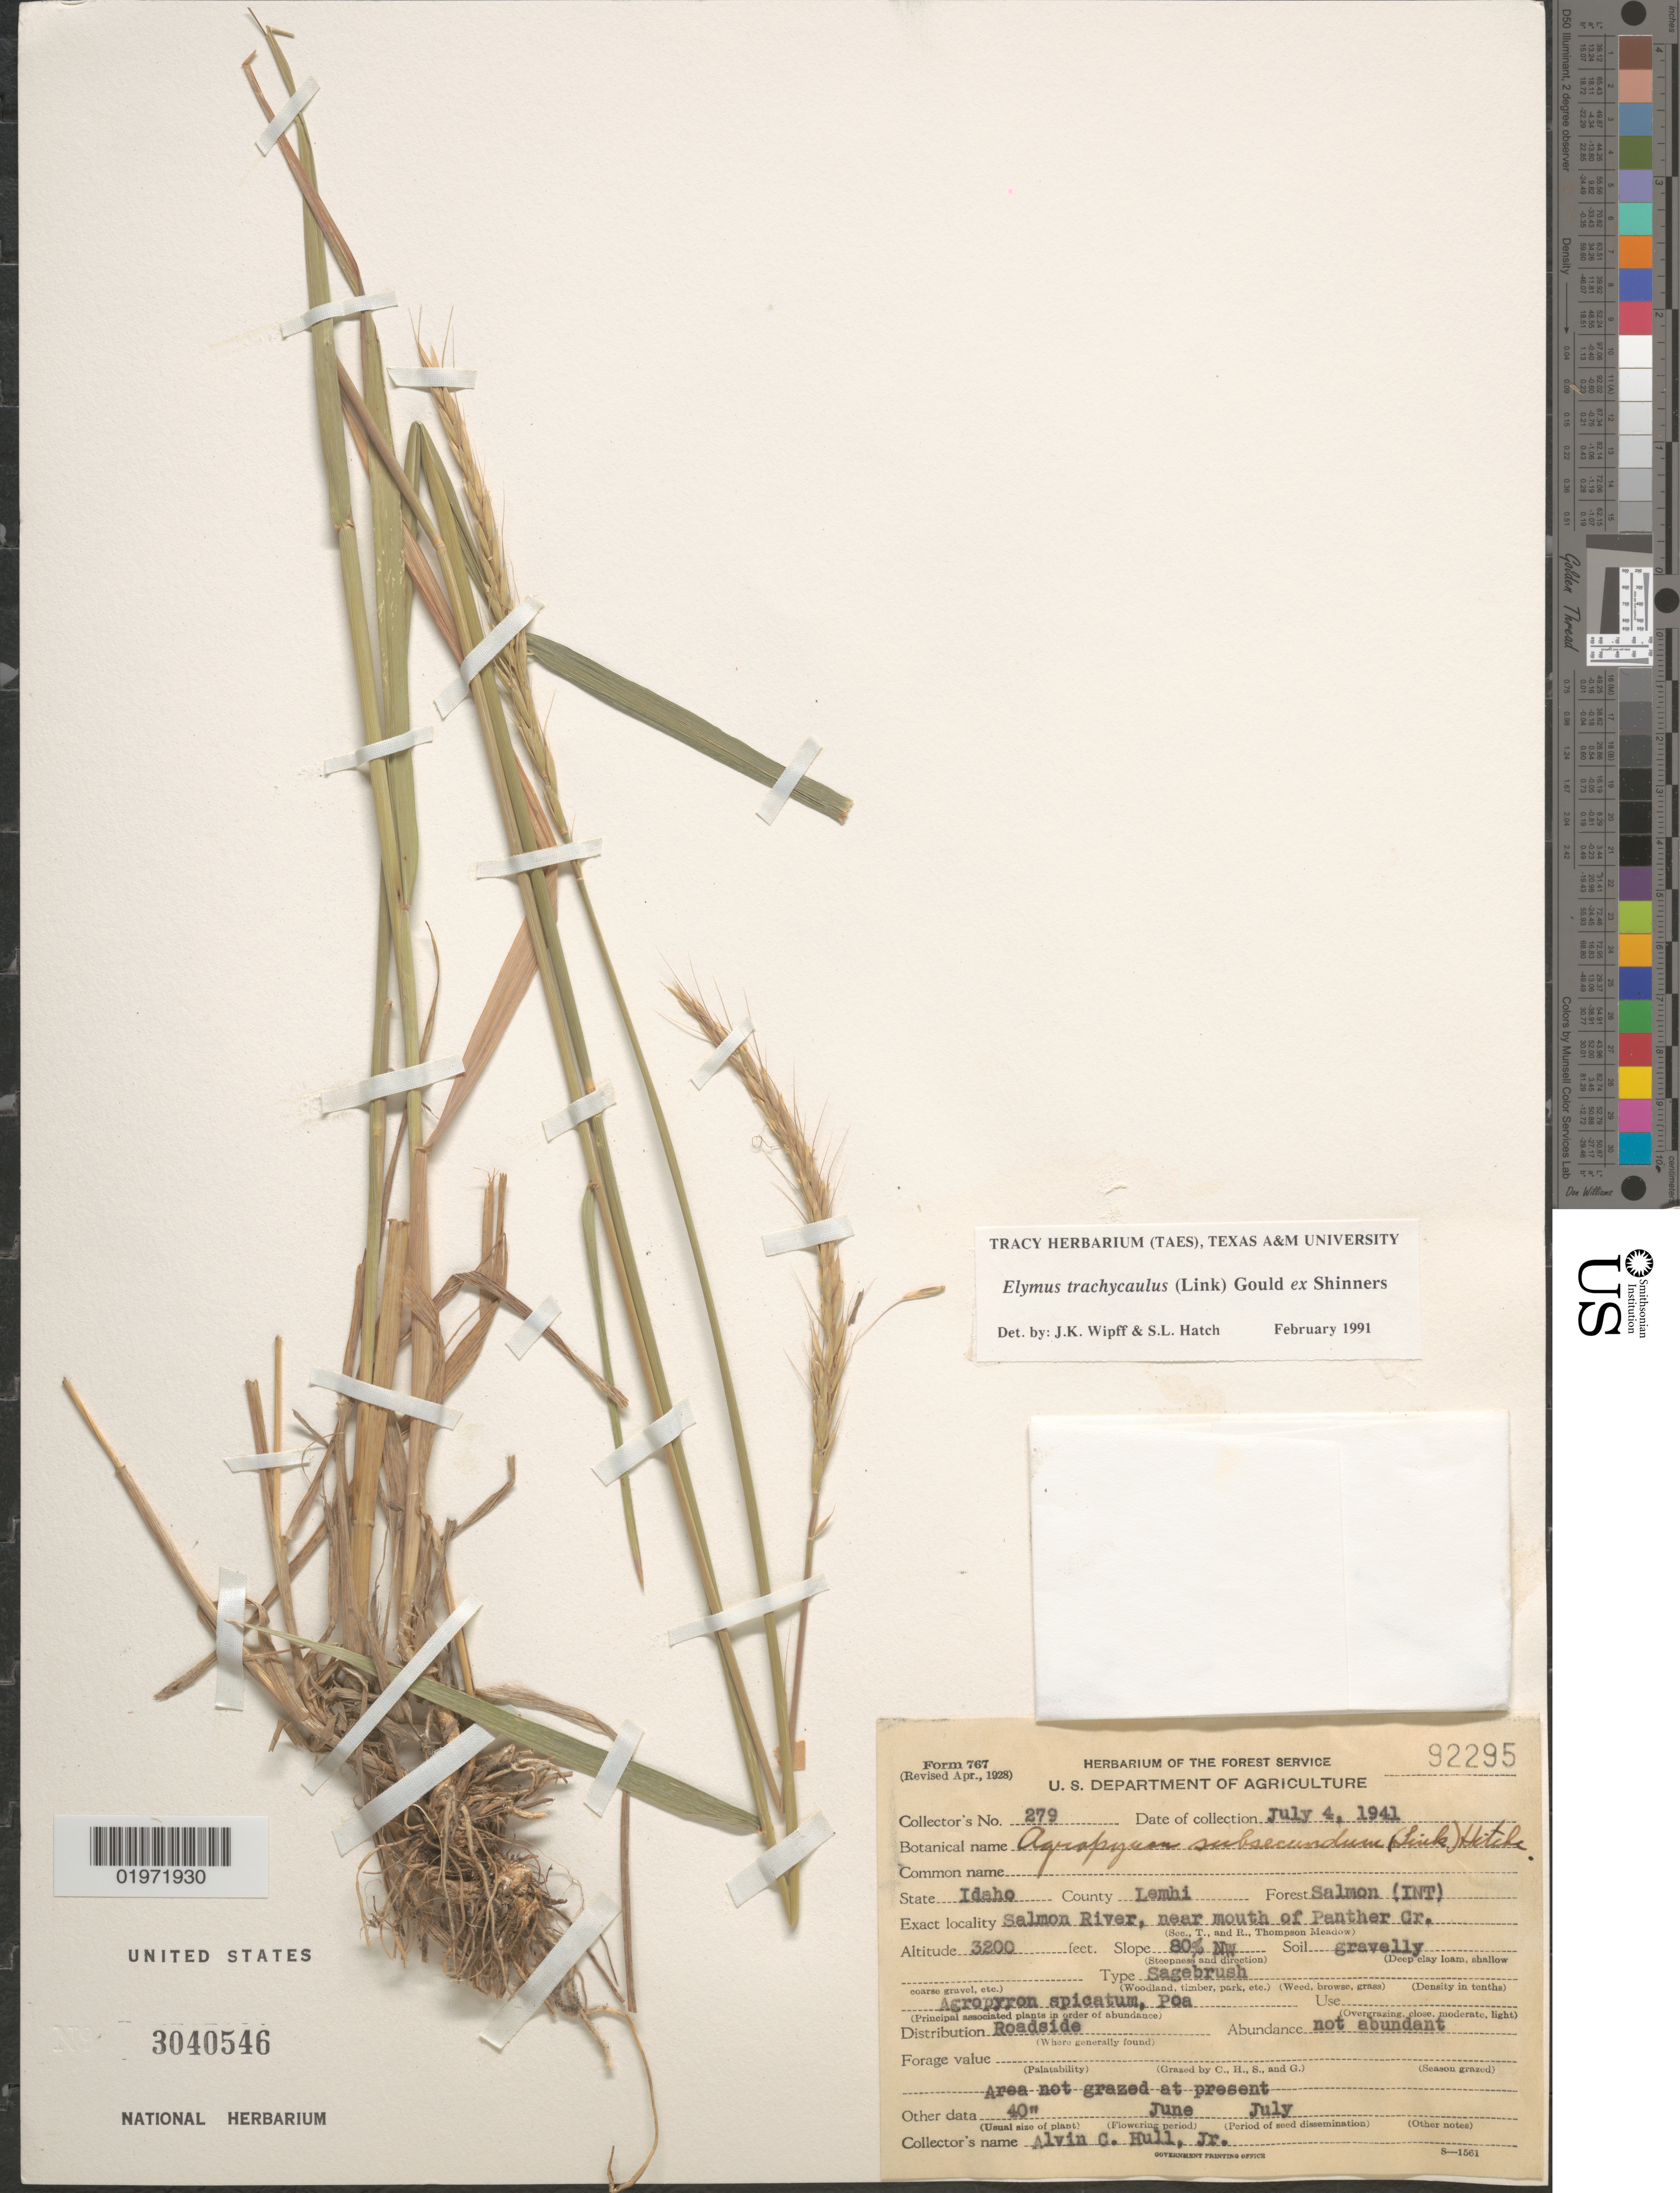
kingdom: Plantae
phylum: Tracheophyta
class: Liliopsida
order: Poales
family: Poaceae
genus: Elymus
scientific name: Elymus trachycaulus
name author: (Link) Gould ex Shinners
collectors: A. Hull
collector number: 279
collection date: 1941-07-04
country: United States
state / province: Idaho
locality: County Lemhi. Forest Salmon (Int). Salmon River, near mouth of Panther Cr. Roadside.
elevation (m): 975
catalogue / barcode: US 3040546